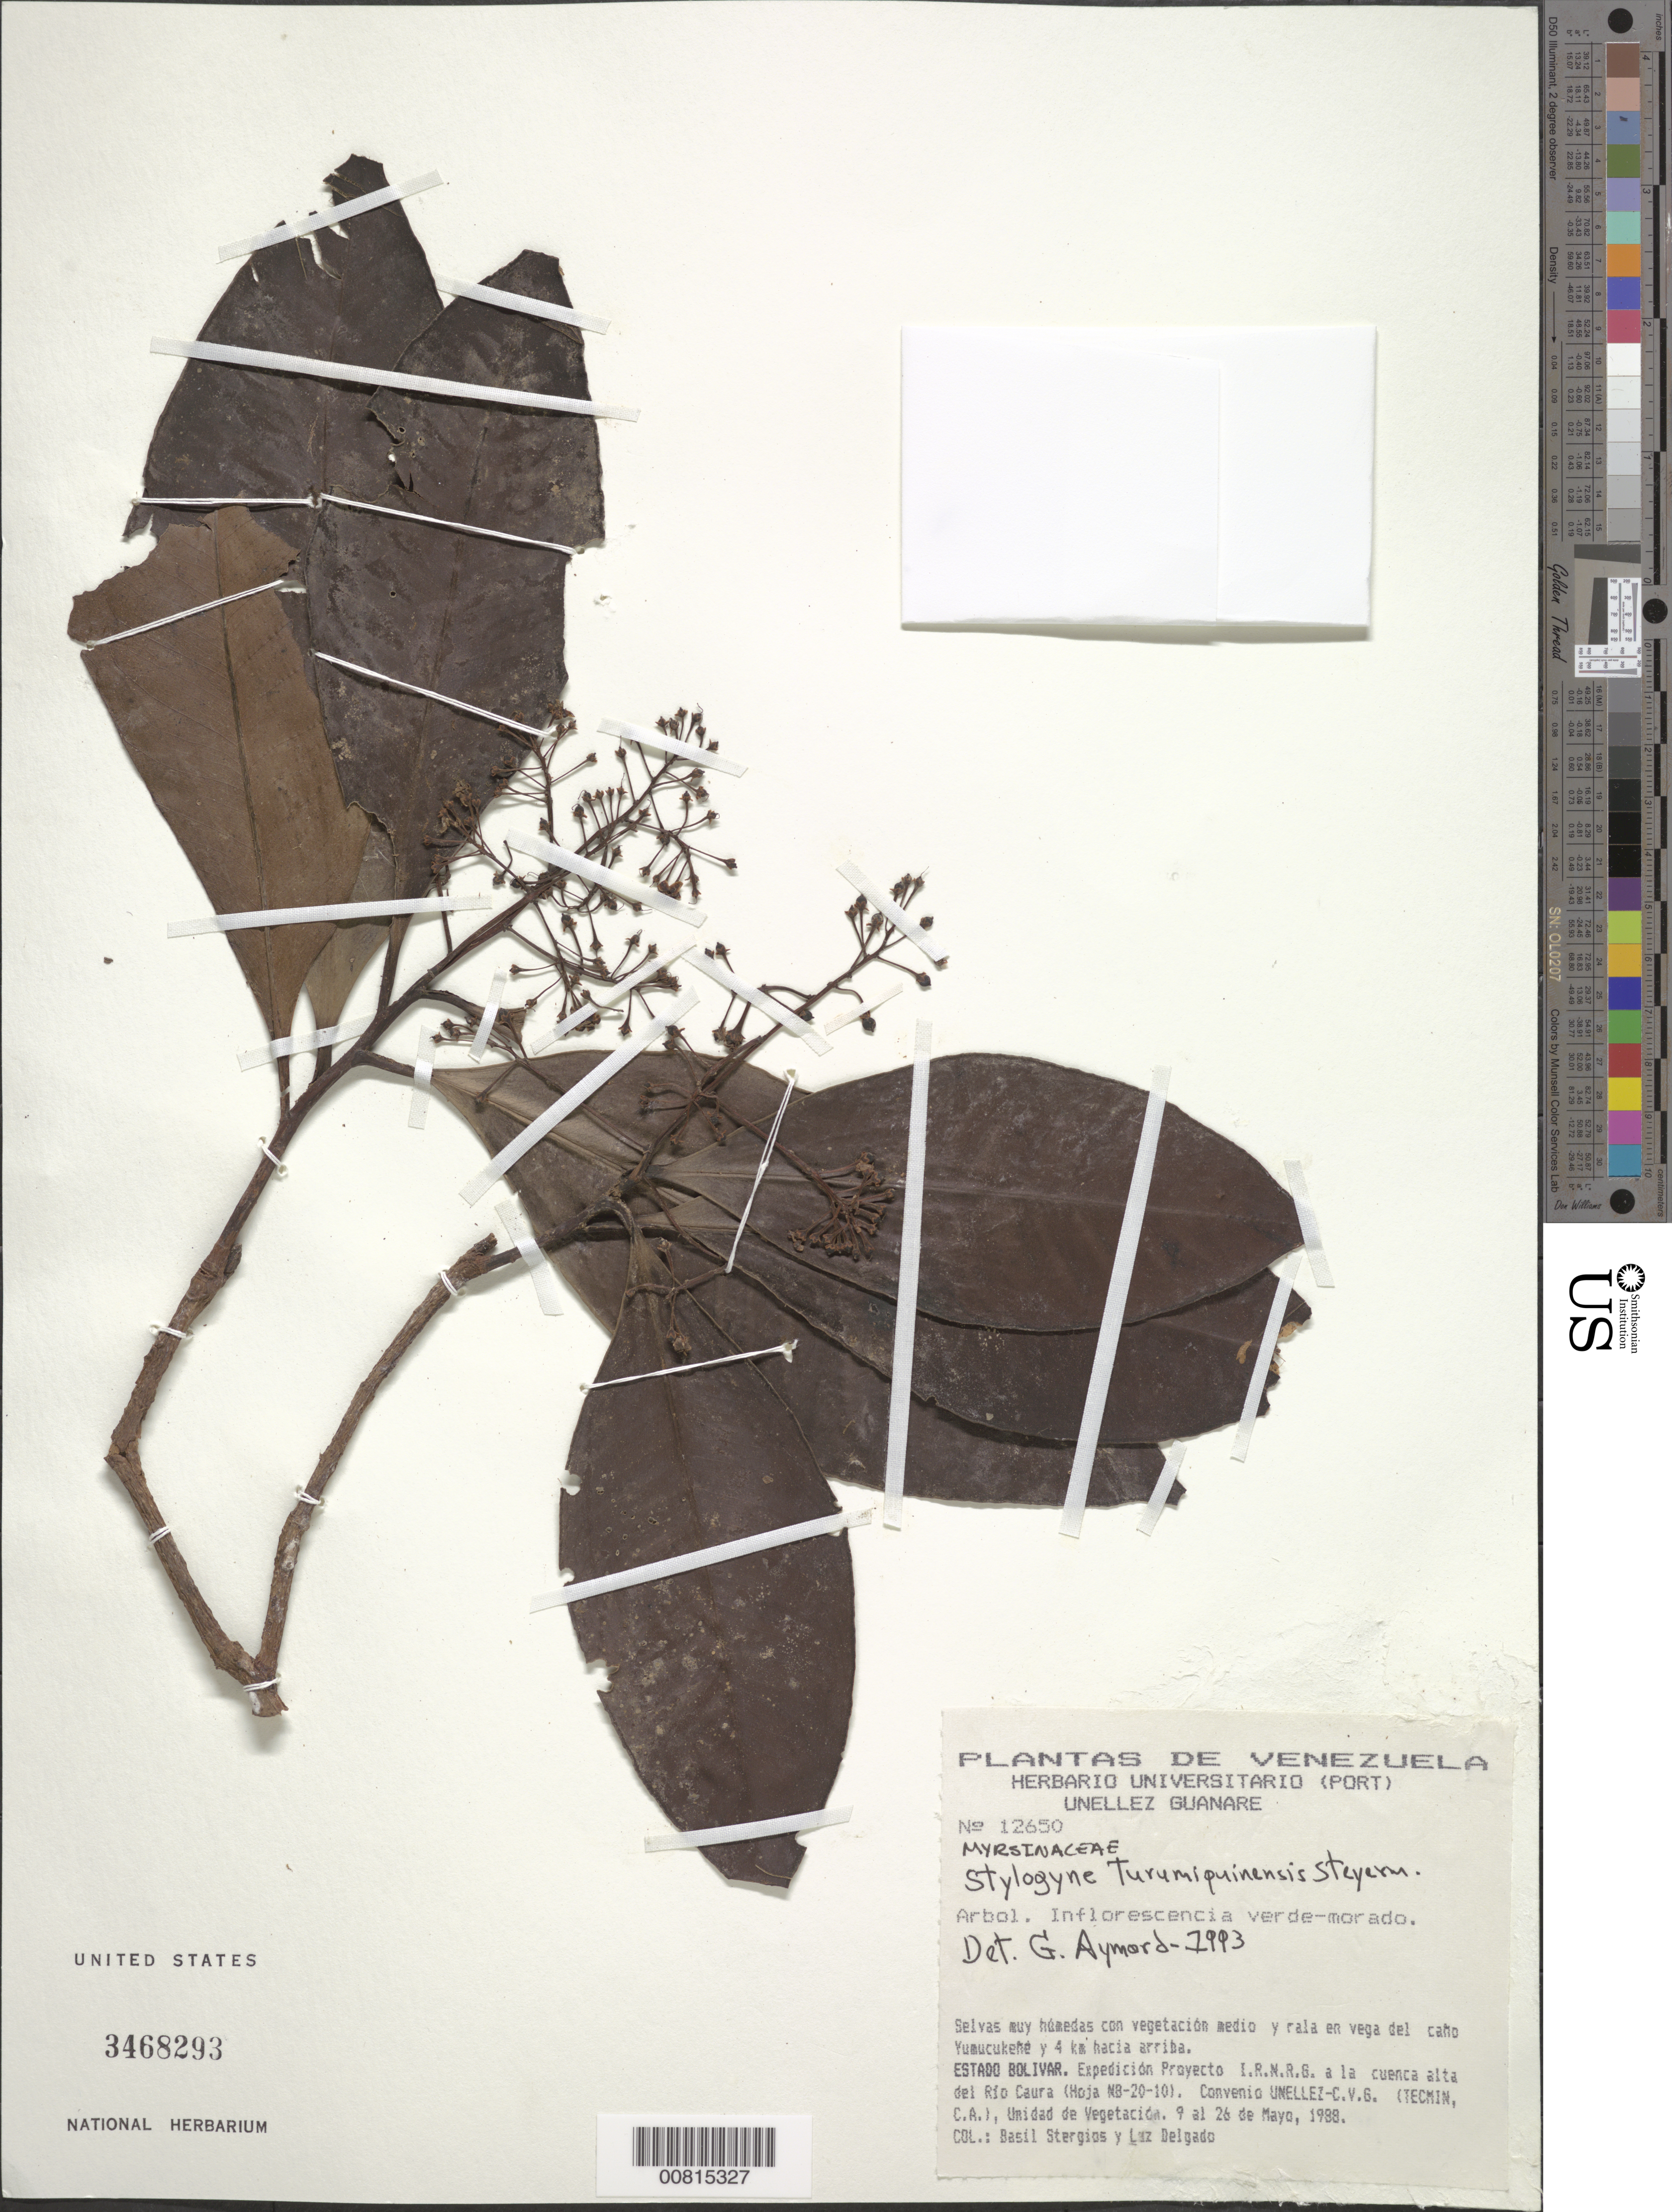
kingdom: Plantae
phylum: Tracheophyta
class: Magnoliopsida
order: Ericales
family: Primulaceae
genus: Stylogyne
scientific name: Stylogyne turumiquirensis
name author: Steyerm.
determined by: Aymard C., G. A., (PORT), Univ. Nac. Exp. de los Llanos Ezequiel Zamora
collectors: B. G. Stergios & L. Delgado V.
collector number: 12650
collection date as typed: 9-May-88 to 26-May-88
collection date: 1988-05-09/1988-05-26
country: Venezuela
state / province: Bolívar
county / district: Sucre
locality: Caño Yumucukeñe y 4 km hacia arriba, cuenca alta del rio Caura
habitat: Selvas muy húmedas con vegetación medio y rala en vega del cano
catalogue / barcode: US 3468293